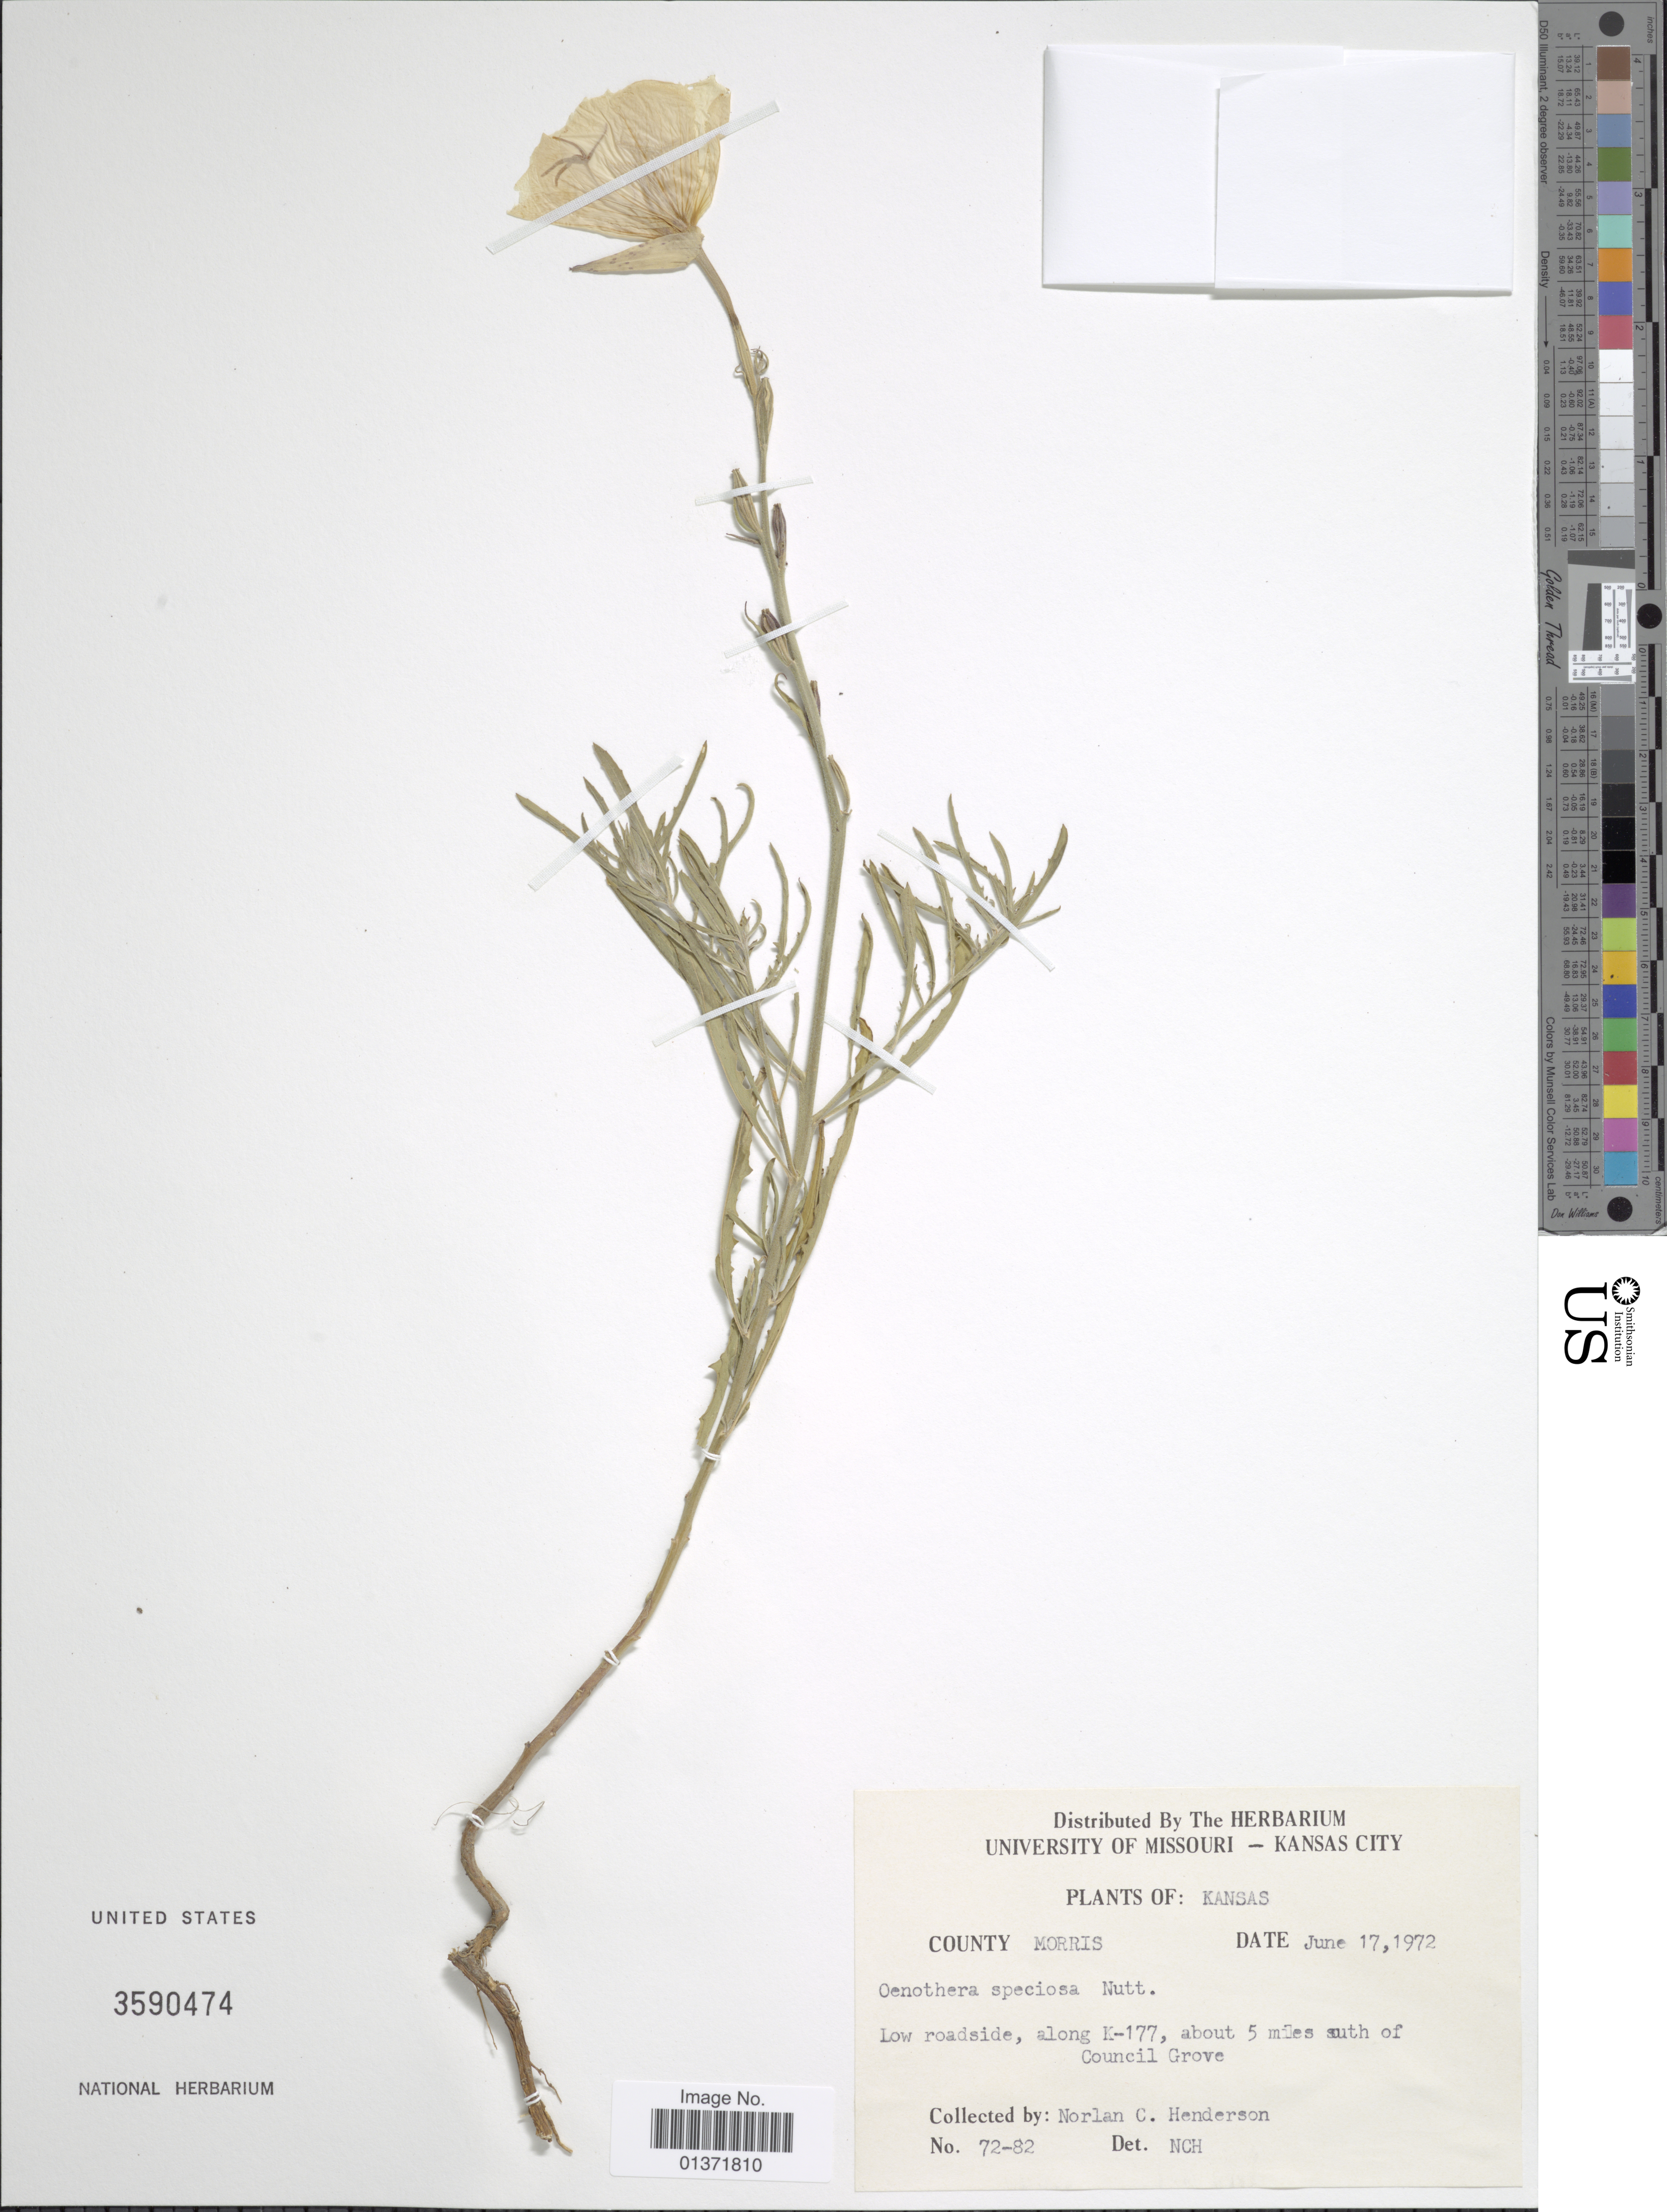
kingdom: Plantae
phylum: Tracheophyta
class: Magnoliopsida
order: Myrtales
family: Onagraceae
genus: Oenothera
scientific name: Oenothera speciosa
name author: Nutt.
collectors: N. C. Henderson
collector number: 72-82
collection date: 1972-06-17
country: United States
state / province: Kansas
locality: County Morris, along K-177, about 5 miles south of Council Grove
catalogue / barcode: US 3590474